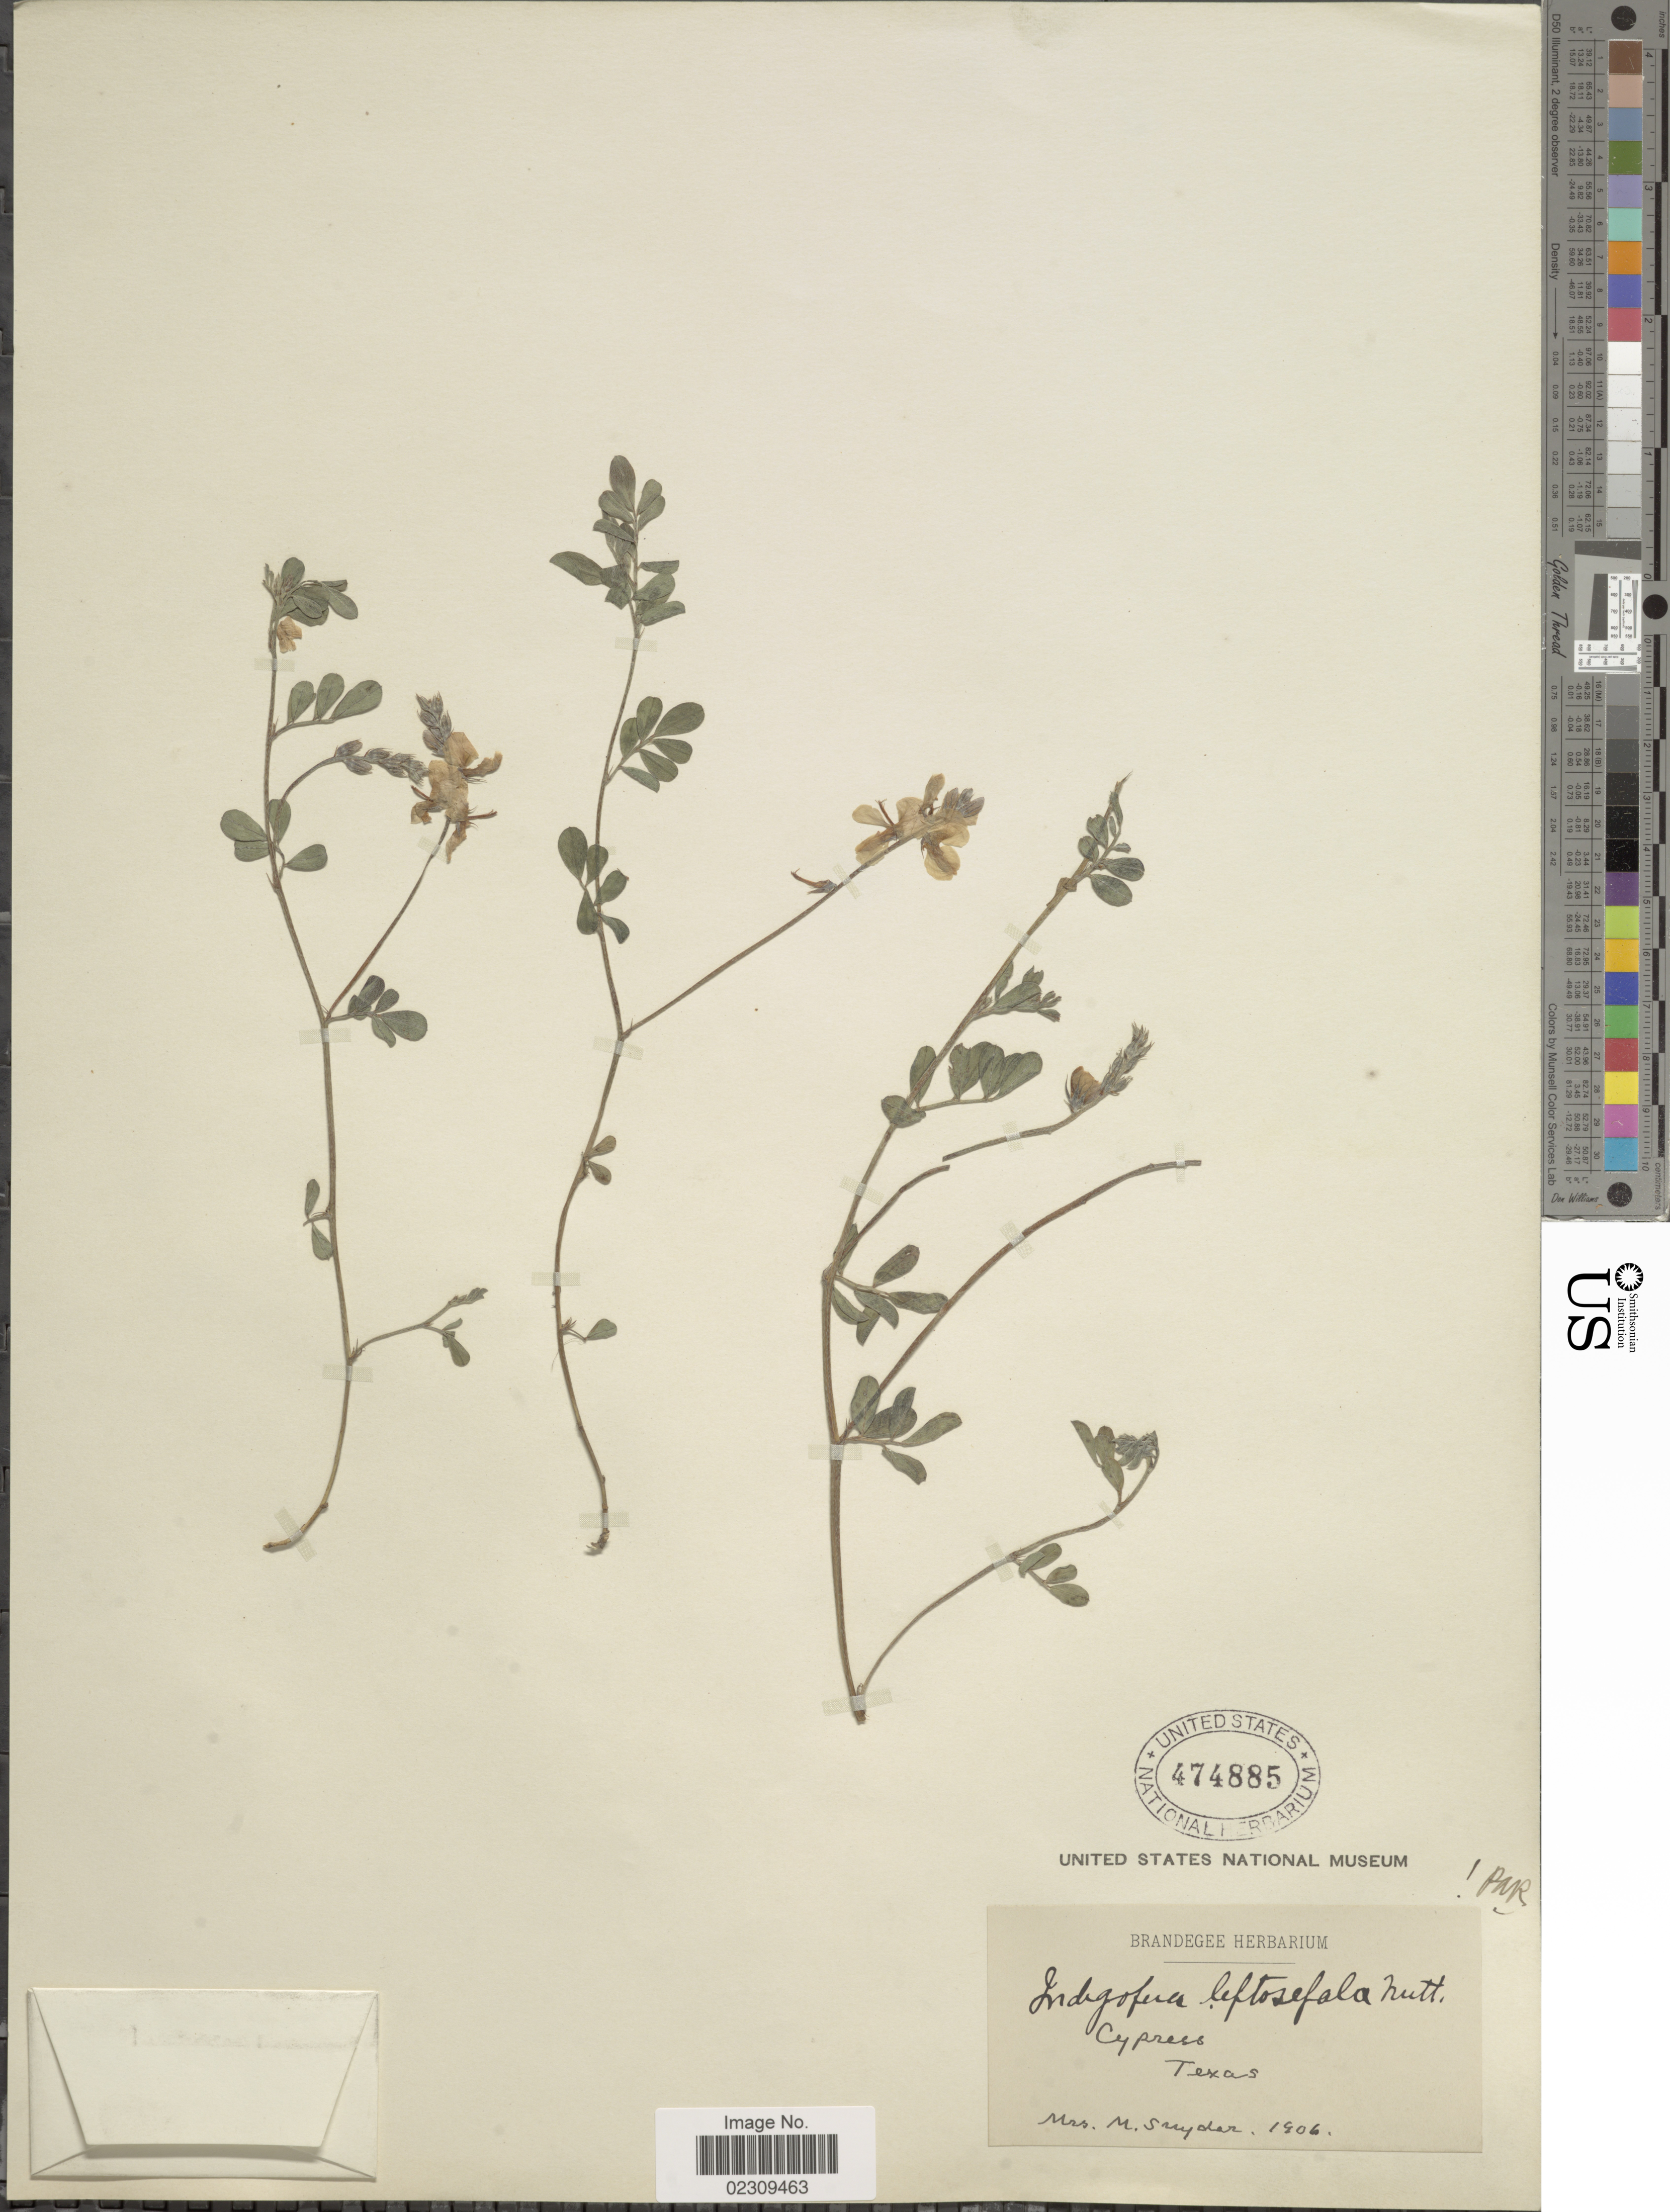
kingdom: Plantae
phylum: Tracheophyta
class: Magnoliopsida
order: Fabales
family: Fabaceae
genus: Indigofera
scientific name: Indigofera leptosepala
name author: Nutt.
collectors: M. Snyder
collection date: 1906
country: United States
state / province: Texas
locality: Cypress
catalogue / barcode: US 474885